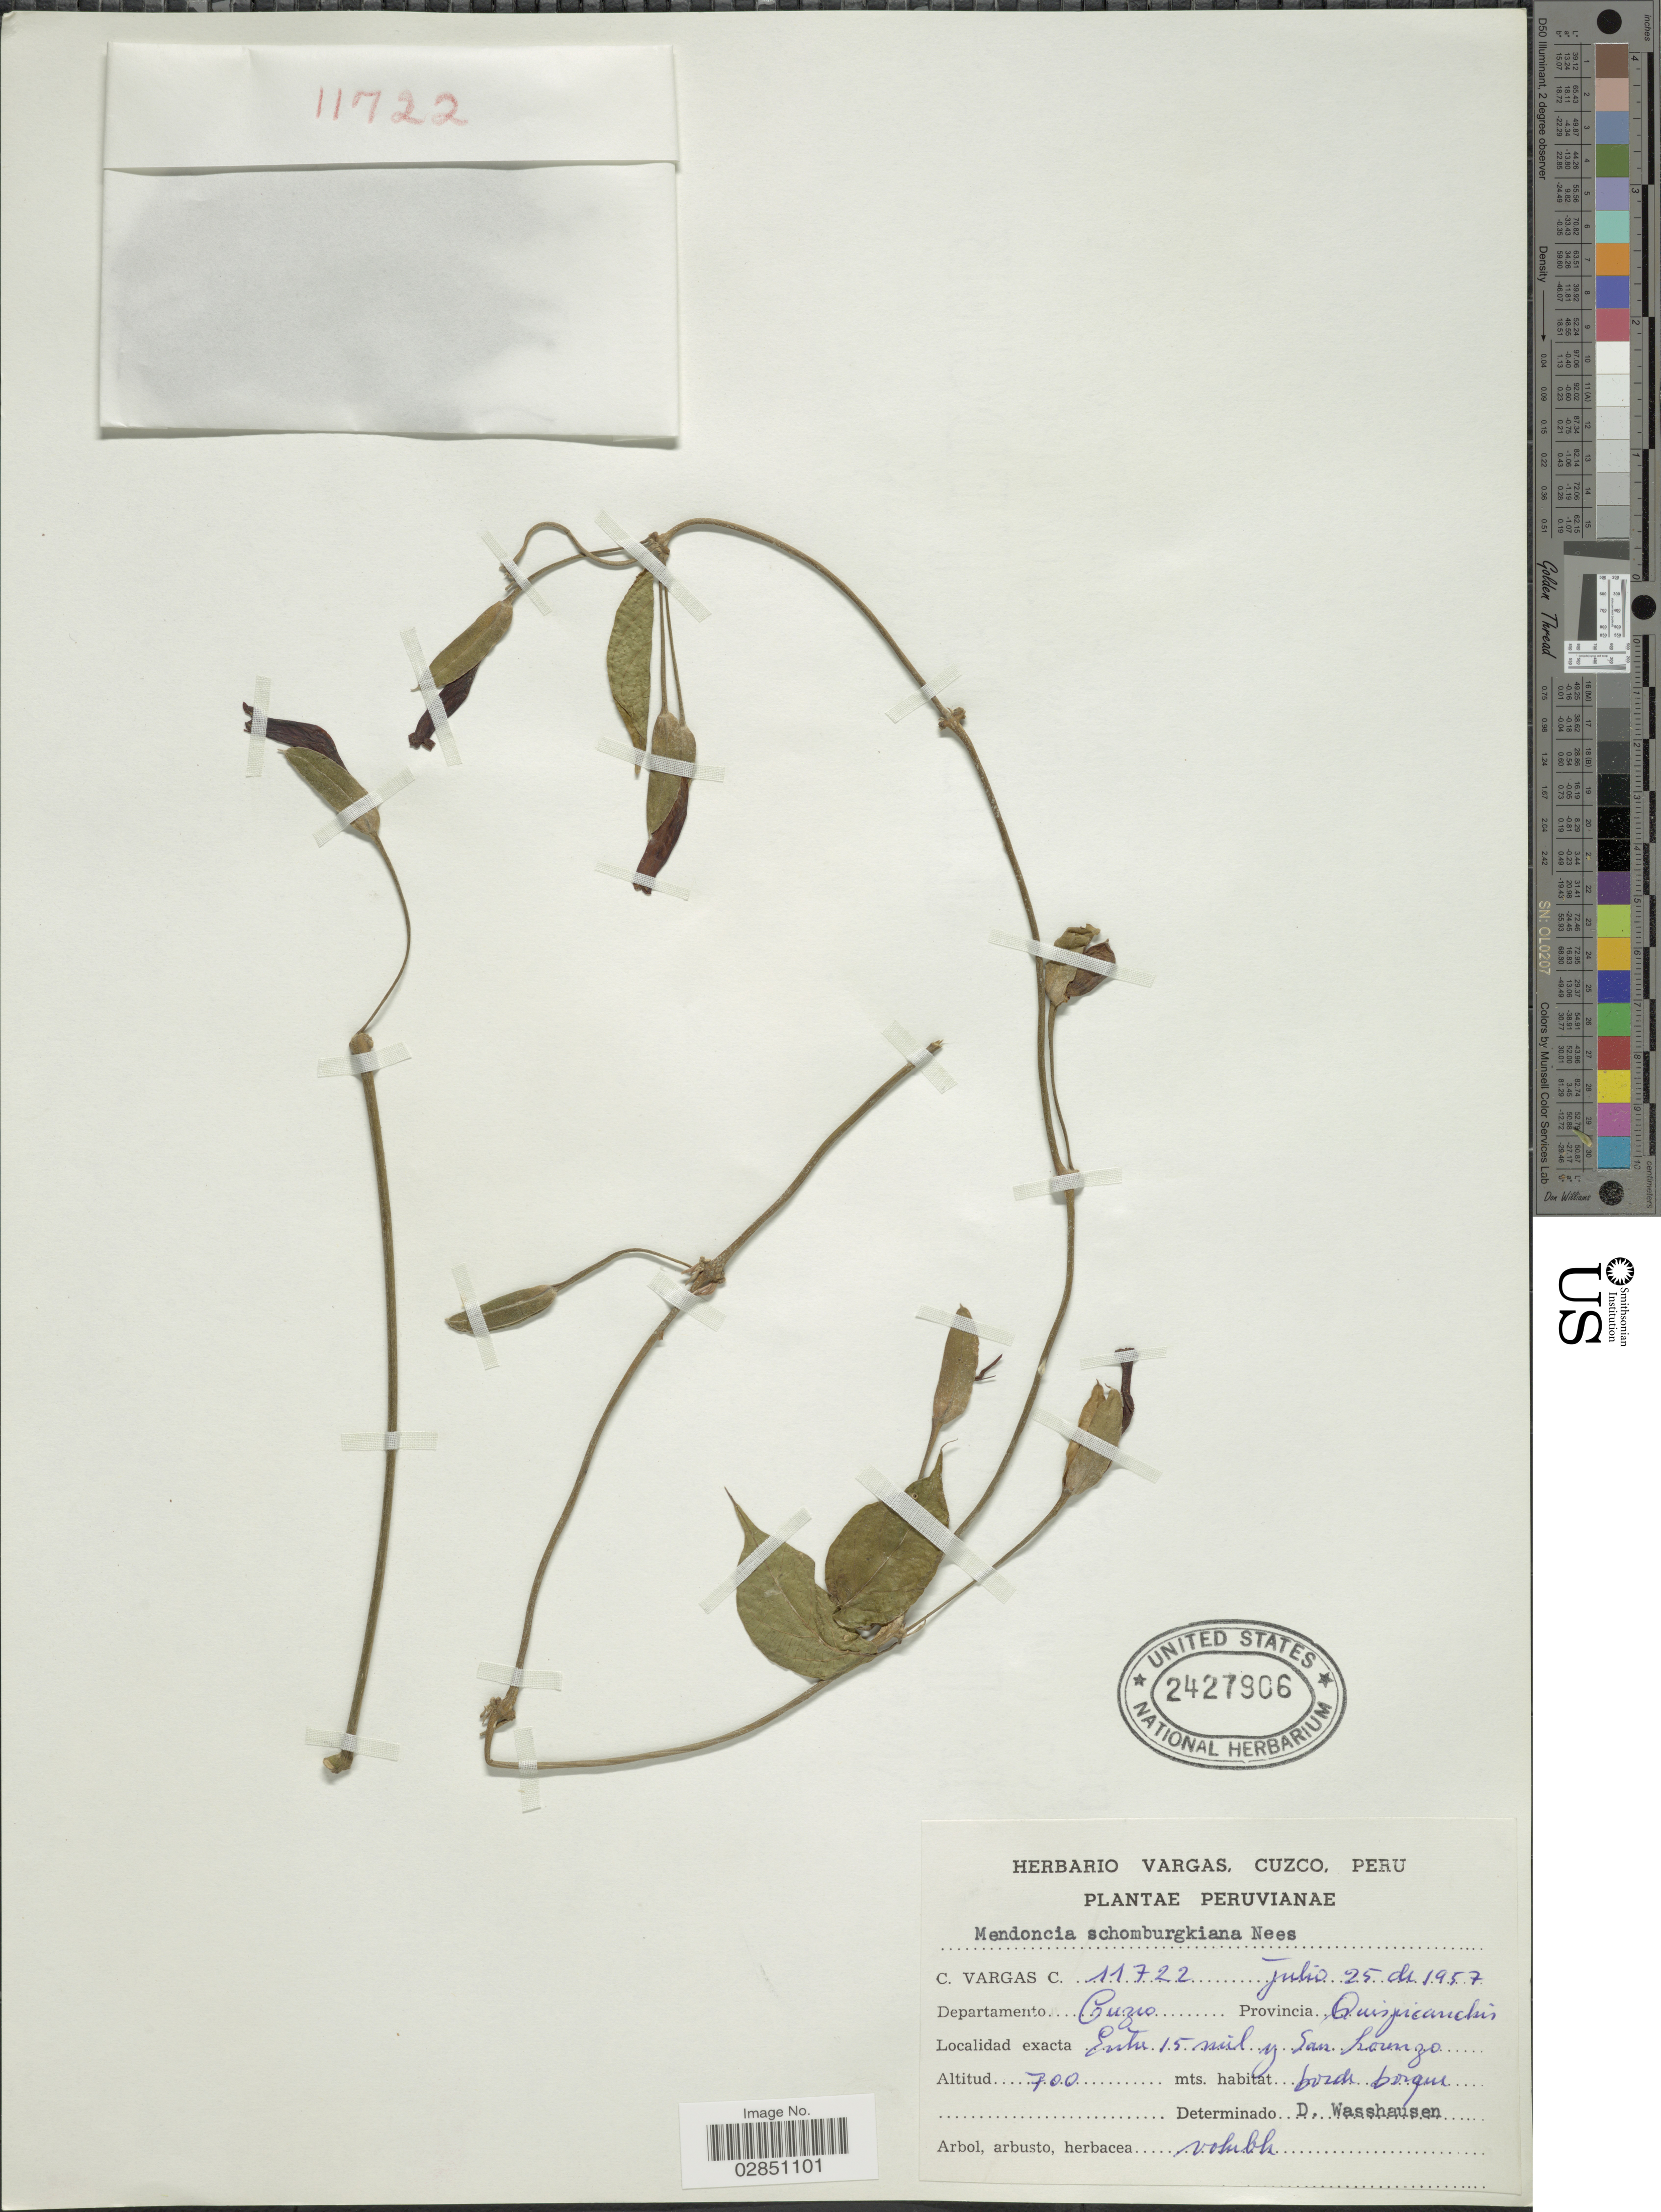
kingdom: Plantae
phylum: Tracheophyta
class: Magnoliopsida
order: Lamiales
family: Acanthaceae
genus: Mendoncia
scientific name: Mendoncia hoffmannseggiana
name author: Nees in DC.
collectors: C. Vargas Calderón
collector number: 11722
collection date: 1957-07-25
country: Peru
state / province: Cusco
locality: Departamento Cuzco, Provincia Quispicanchi, Entre 15 mil y San Lounzo.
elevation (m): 700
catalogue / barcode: US 2427906